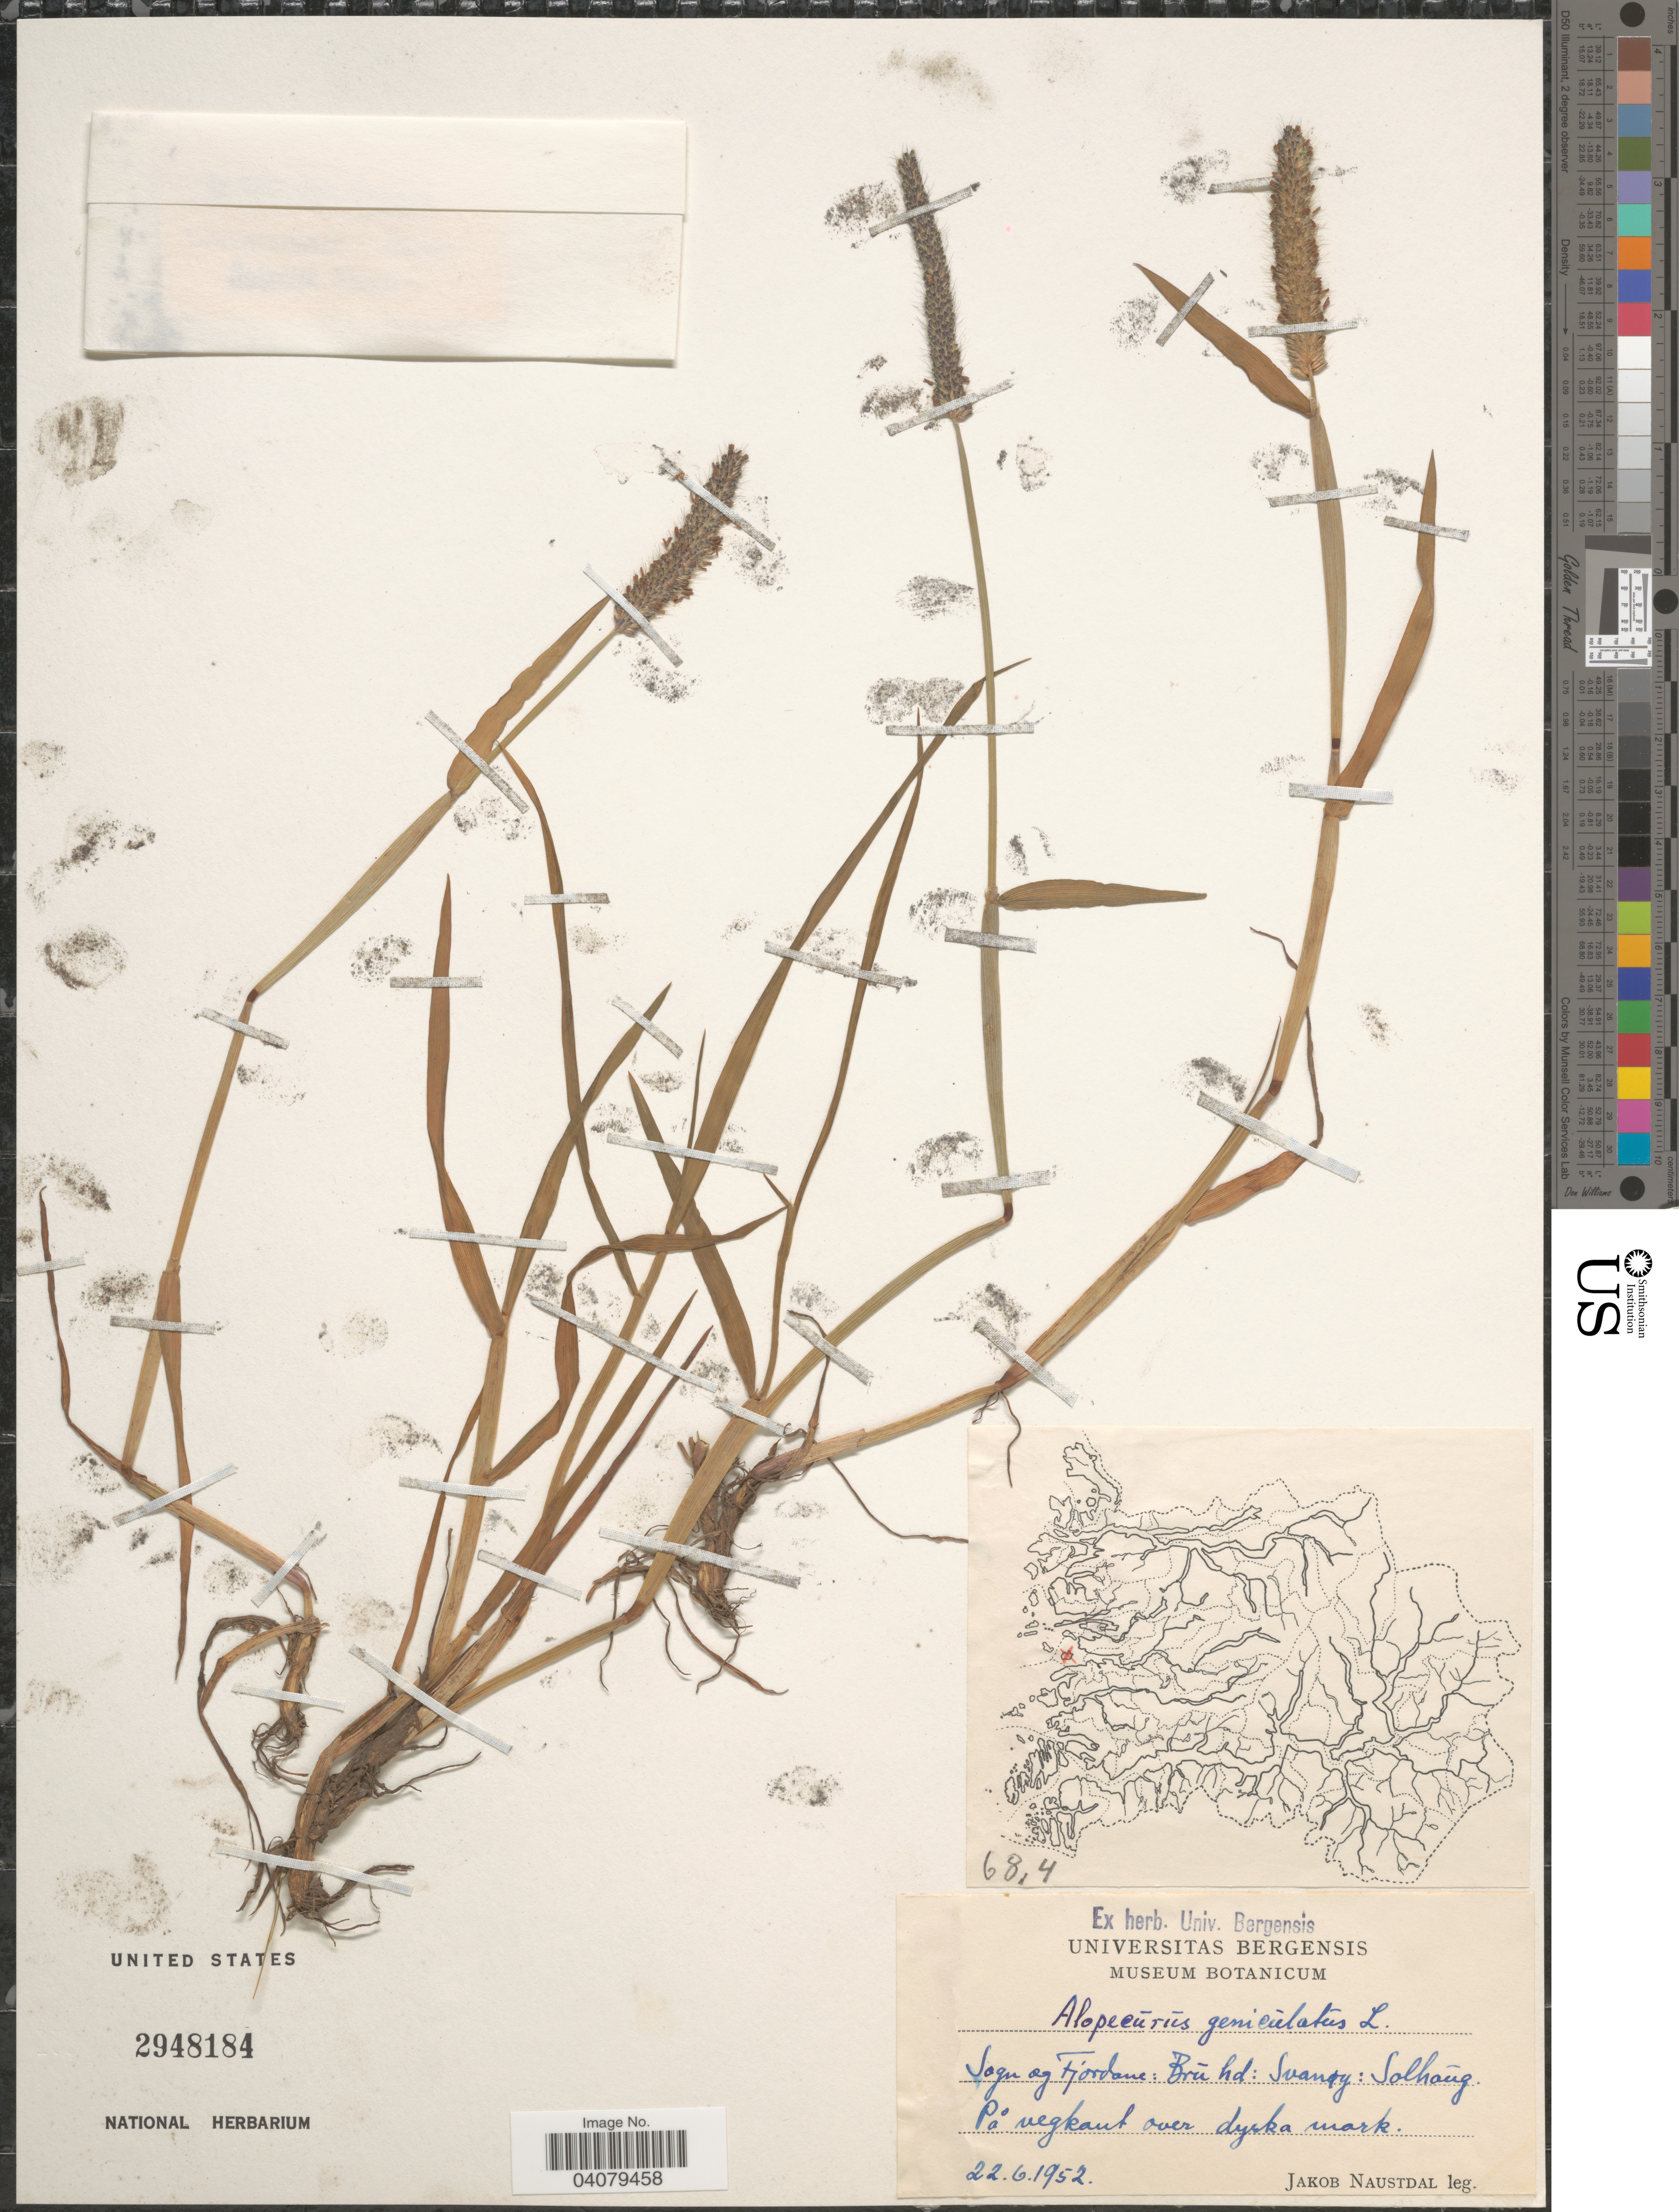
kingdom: Plantae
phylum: Tracheophyta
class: Liliopsida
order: Poales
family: Poaceae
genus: Alopecurus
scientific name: Alopecurus geniculatus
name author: L.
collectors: J. Naustdal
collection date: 1952-06-22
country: Norway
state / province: Sogn og Fjordane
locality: Brū hd: Svanøy: Solhaūg. På regkant over dyrka mark.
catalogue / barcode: US 2948184